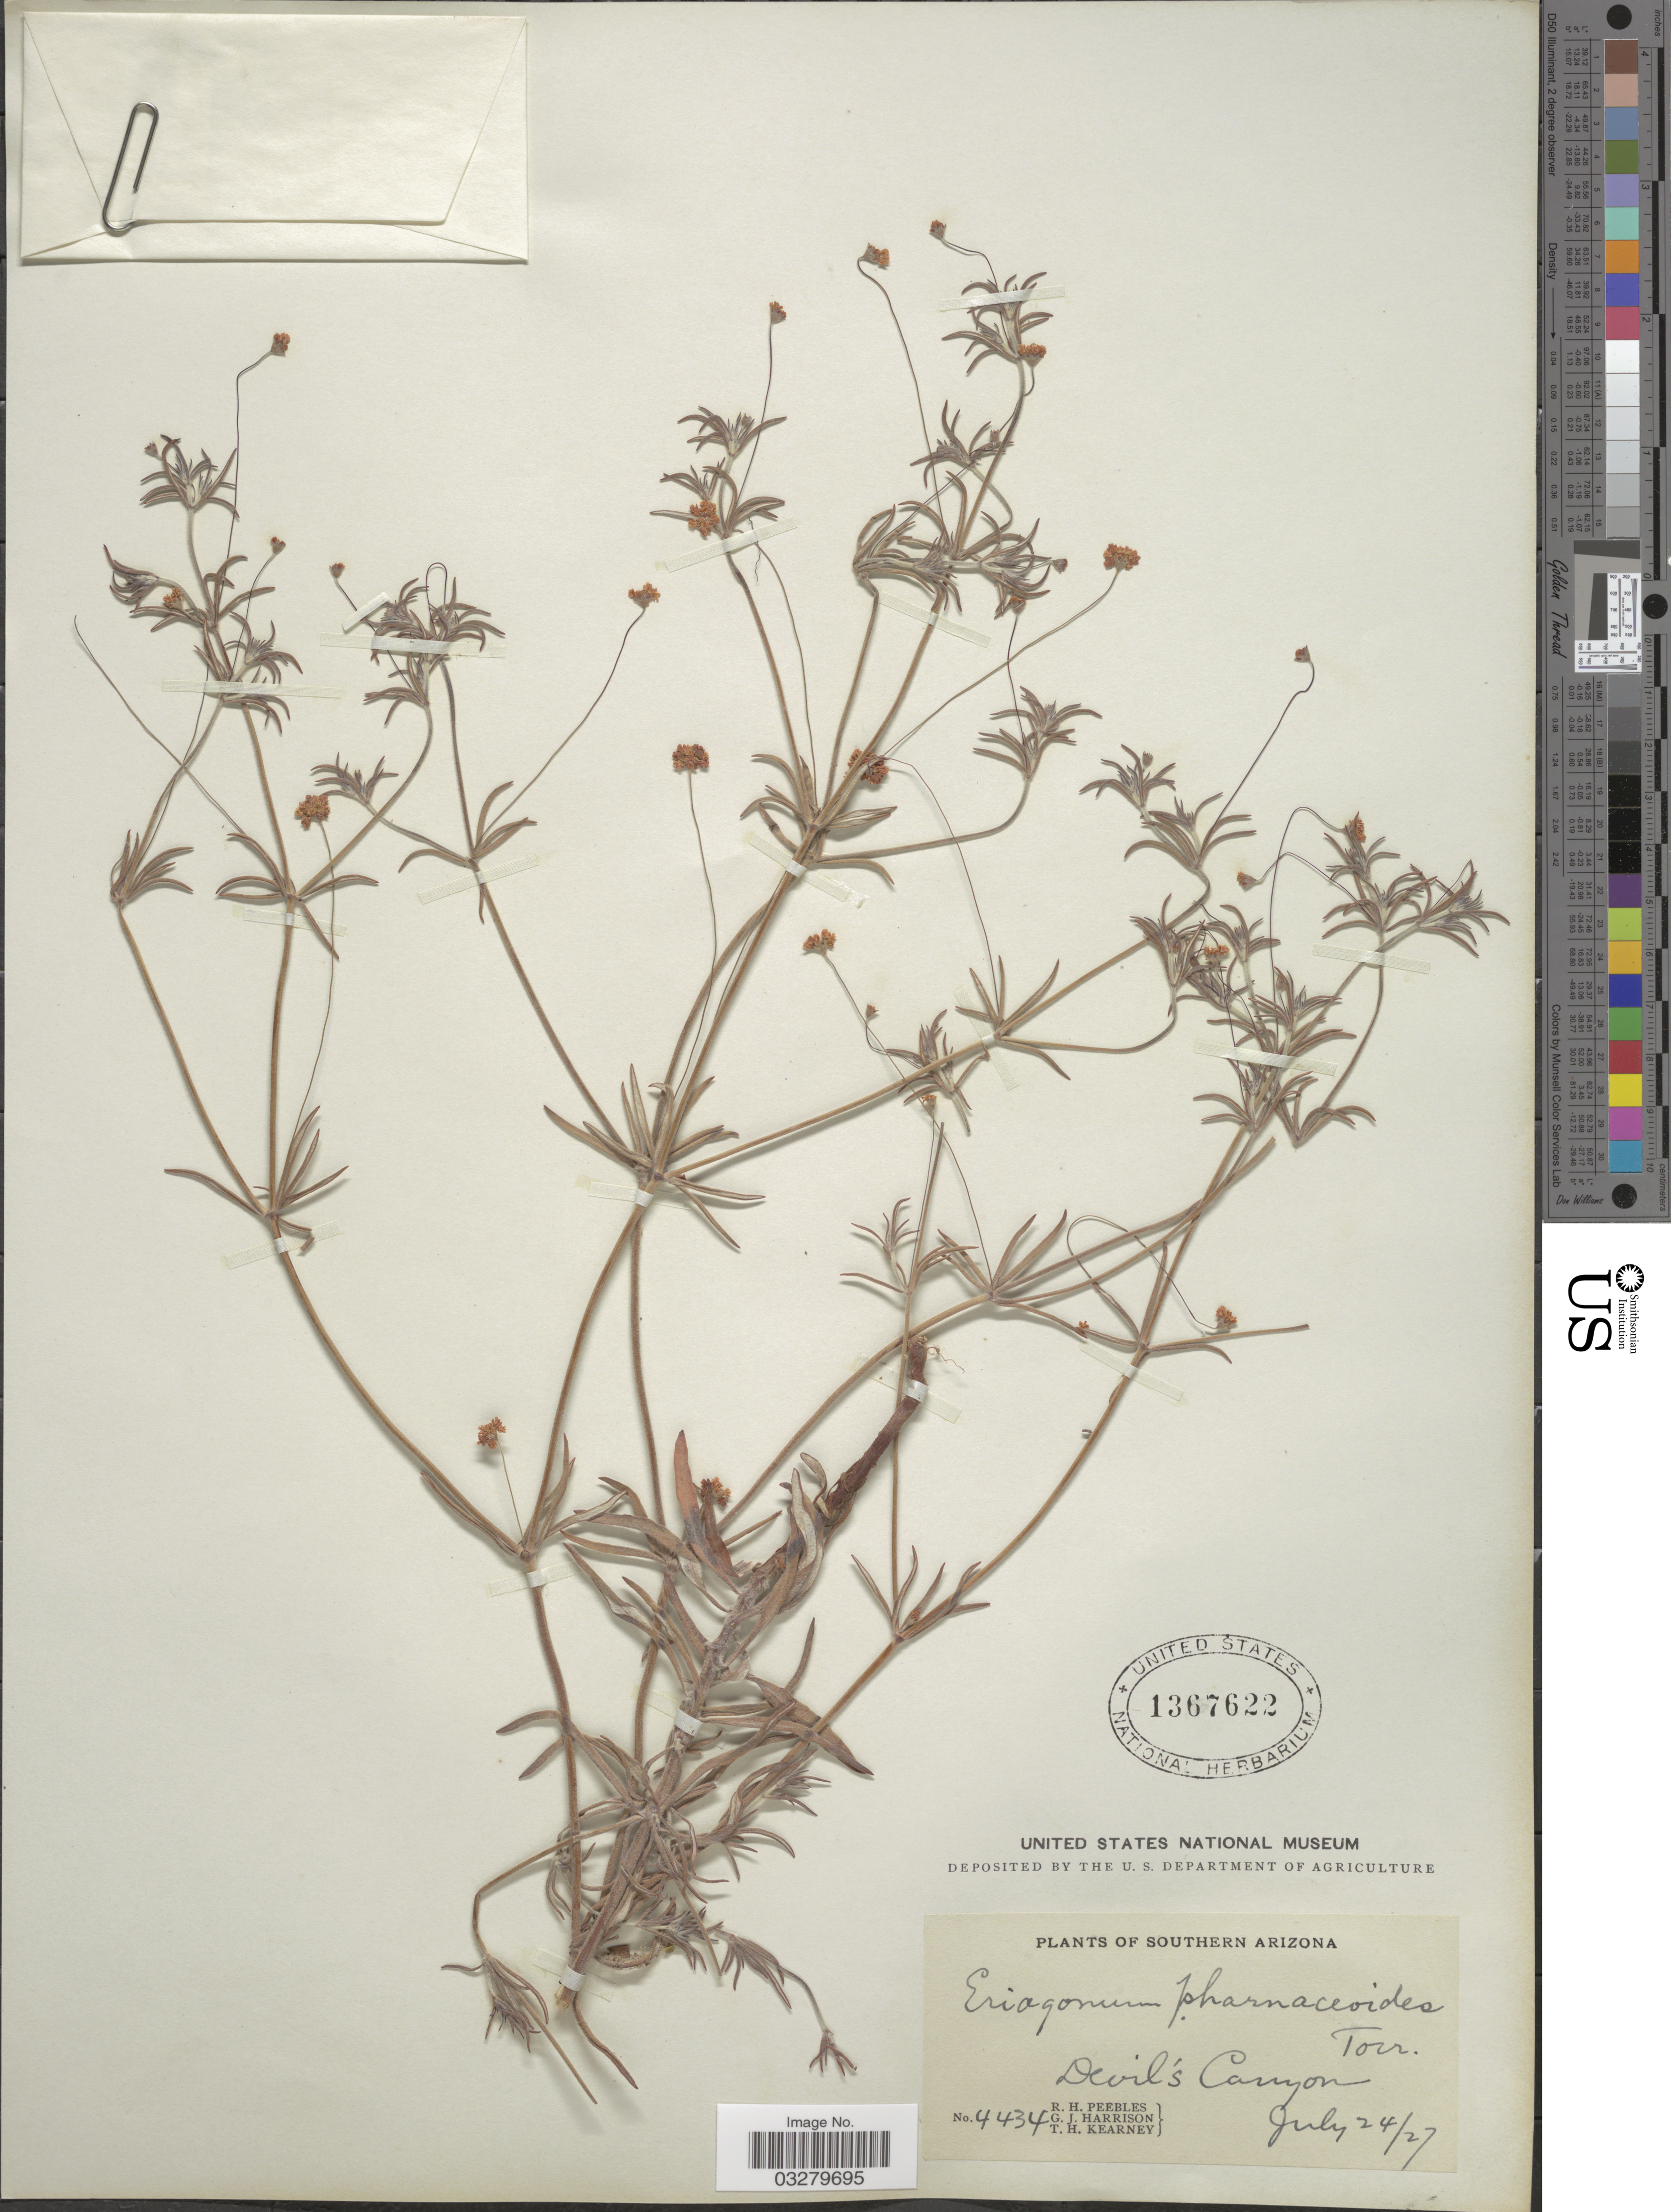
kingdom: Plantae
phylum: Tracheophyta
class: Magnoliopsida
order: Caryophyllales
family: Polygonaceae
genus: Eriogonum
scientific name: Eriogonum pharnaceoides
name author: Torr.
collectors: R. H. Peebles, G. J. Harrison & T. H. Kearney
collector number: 4434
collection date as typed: Transcribed d/m/y: 24/7/27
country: United States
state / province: Arizona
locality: Southern Arizona. Devil's Canyon.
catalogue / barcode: US 1367622